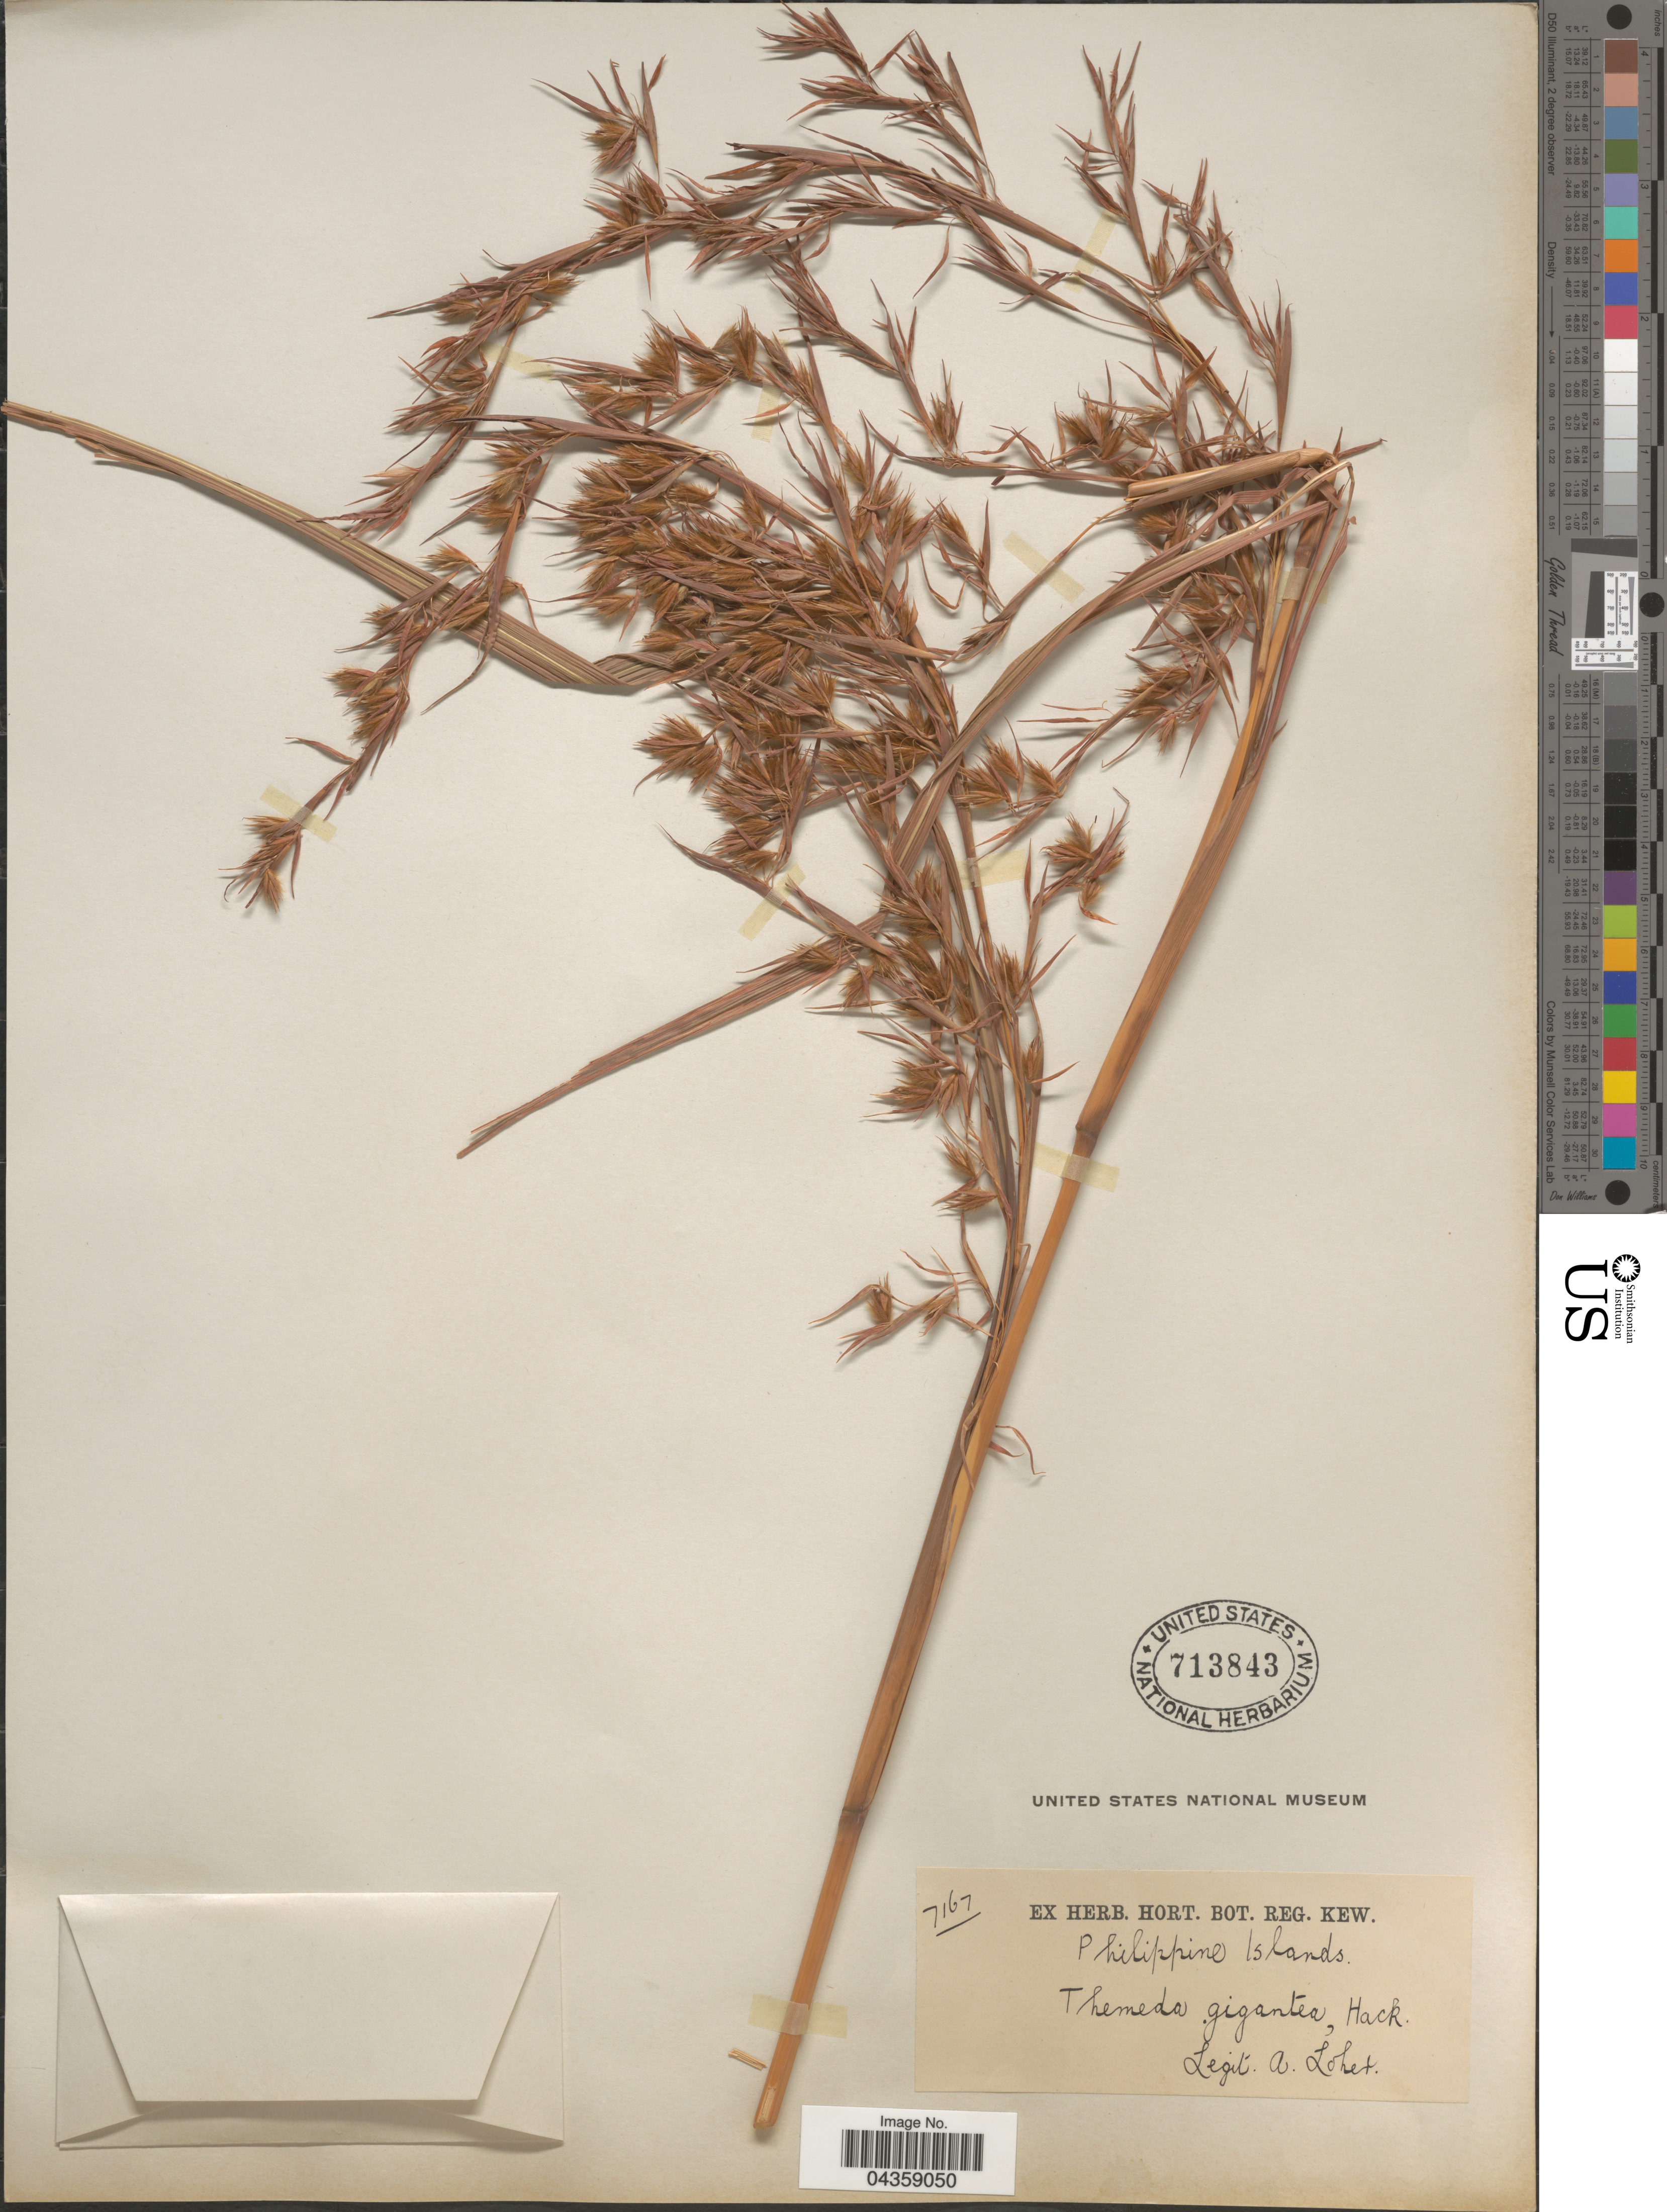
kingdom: Plantae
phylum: Tracheophyta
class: Liliopsida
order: Poales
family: Poaceae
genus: Themeda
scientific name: Themeda gigantea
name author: Hack.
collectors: A. Loher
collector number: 7167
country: Philippines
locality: Philippine Islands.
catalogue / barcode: US 713843